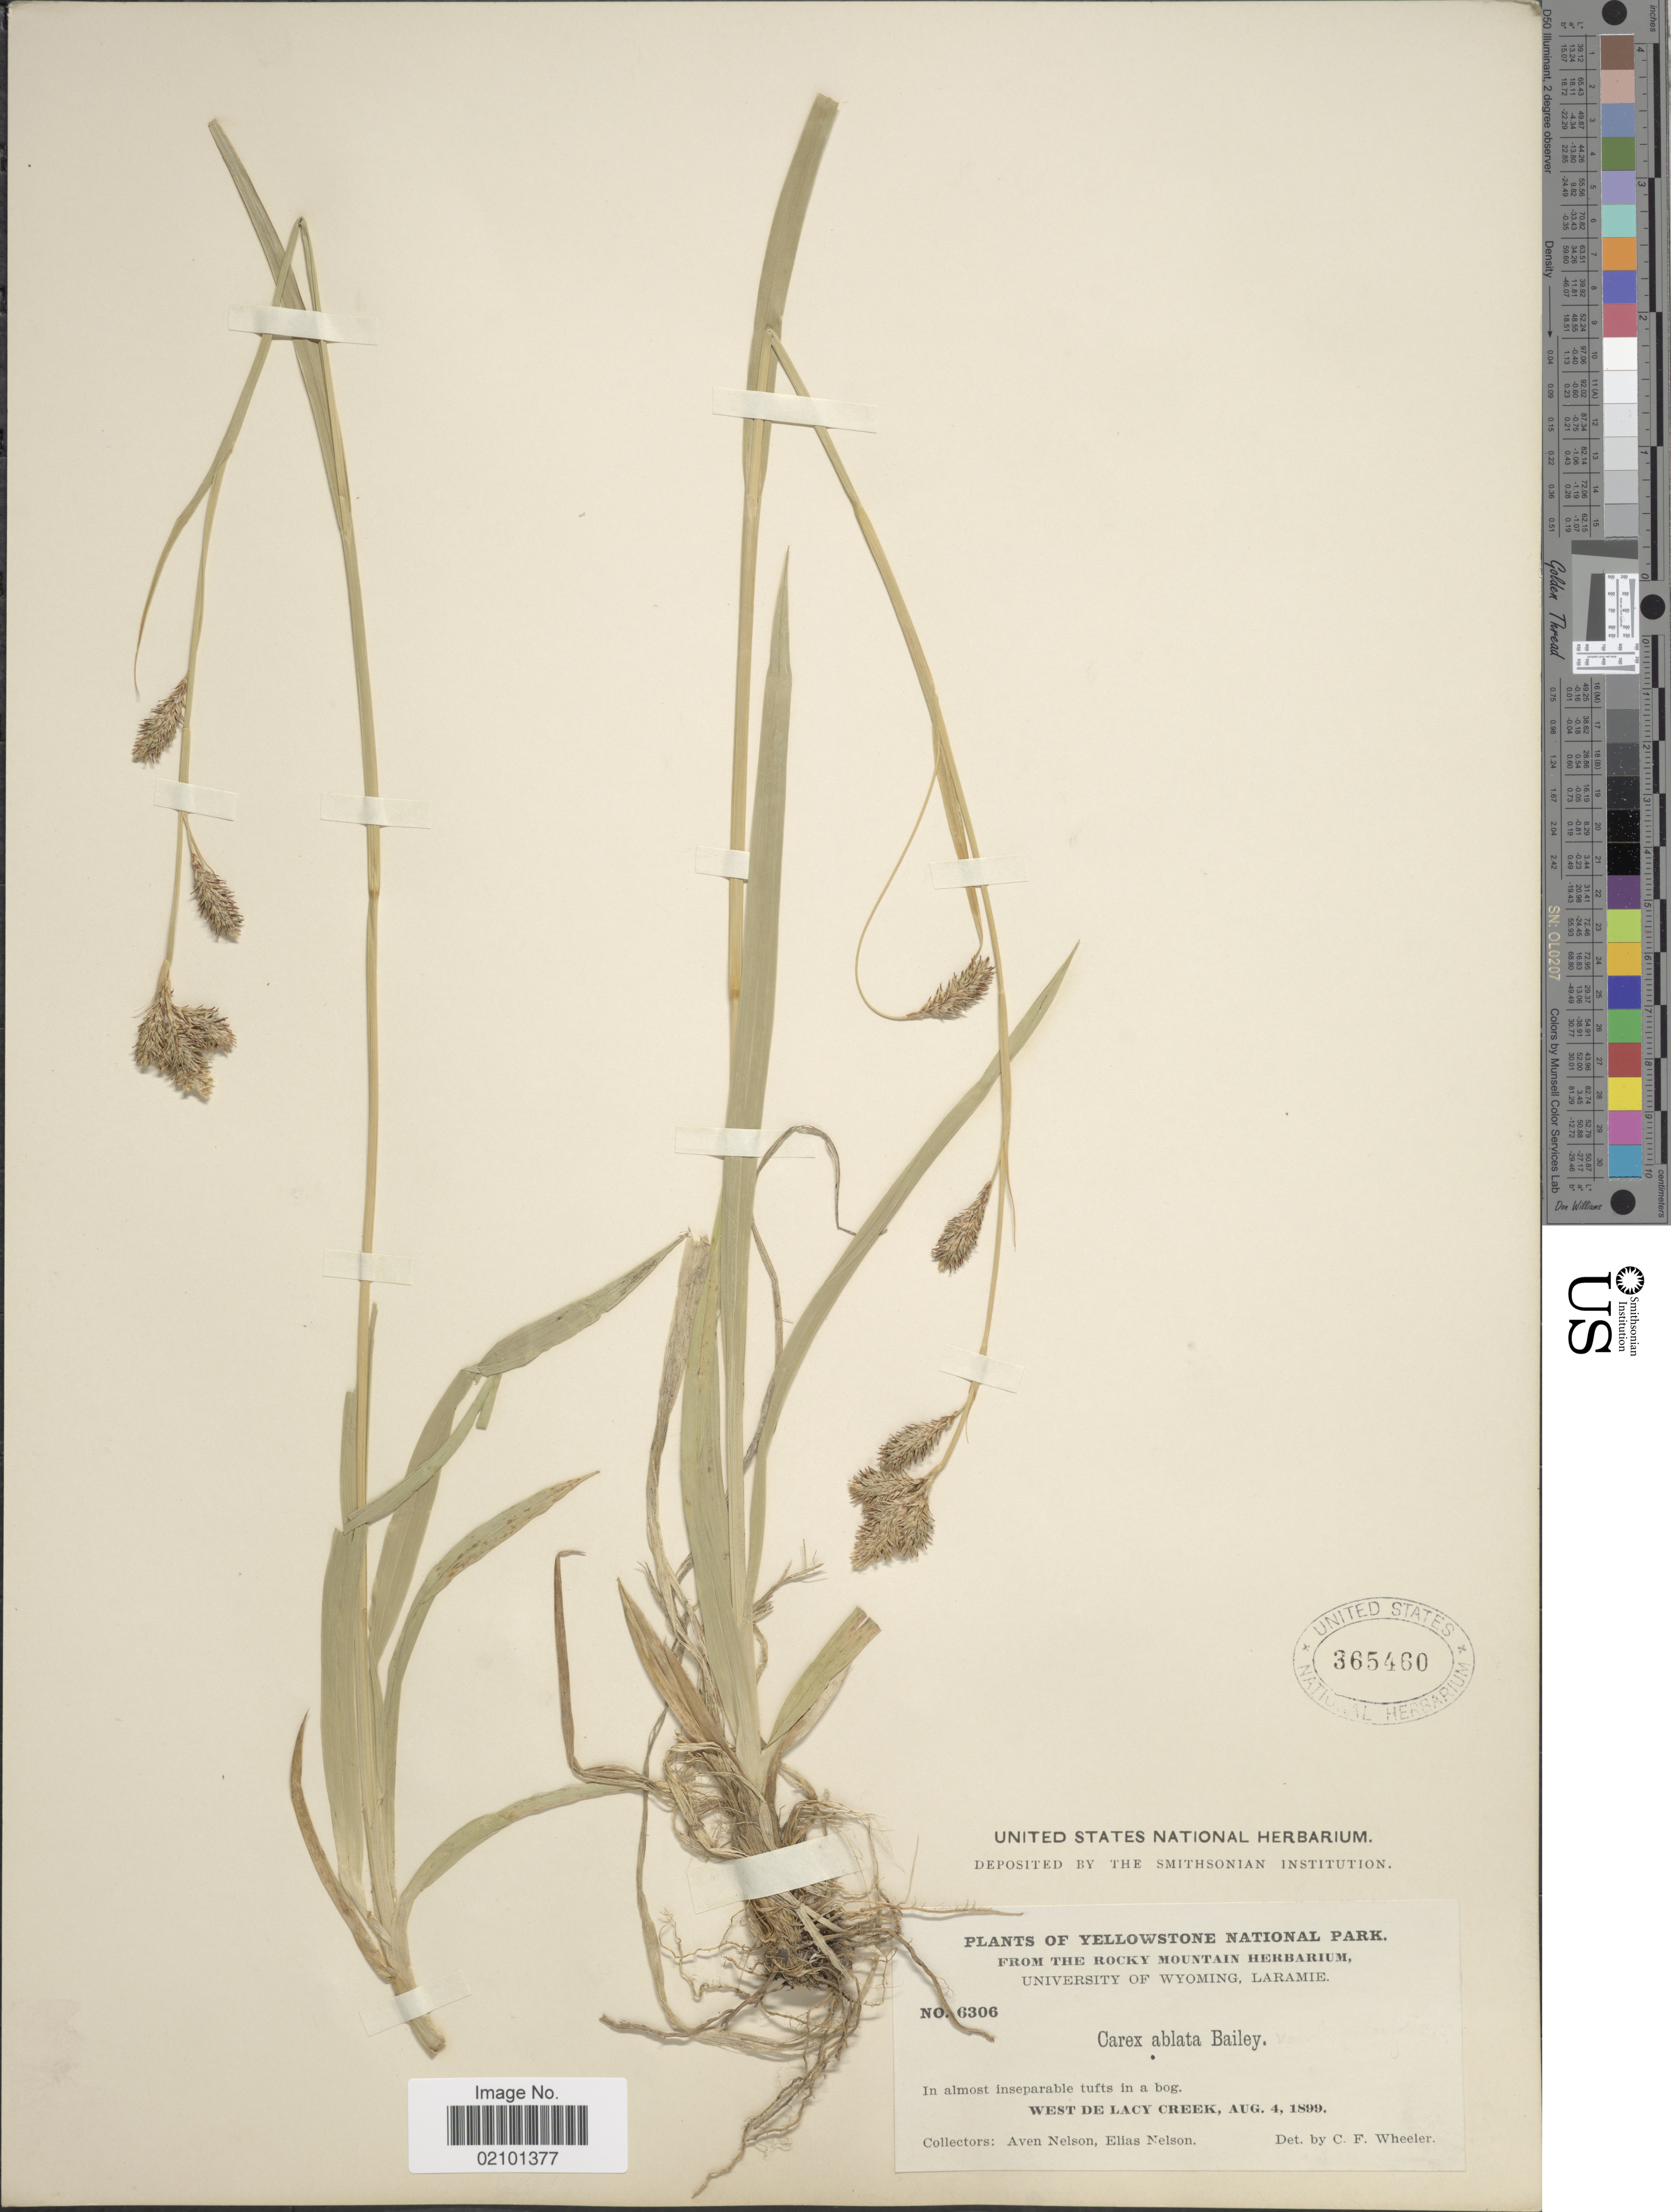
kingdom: Plantae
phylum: Tracheophyta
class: Liliopsida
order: Poales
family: Cyperaceae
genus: Carex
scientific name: Carex ablata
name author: L.H. Bailey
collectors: A. Nelson & E. Nelson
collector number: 6306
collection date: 1899-08-04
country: United States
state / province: Wyoming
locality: Yellowstone National Park. West de Lacy Creek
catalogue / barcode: US 365460